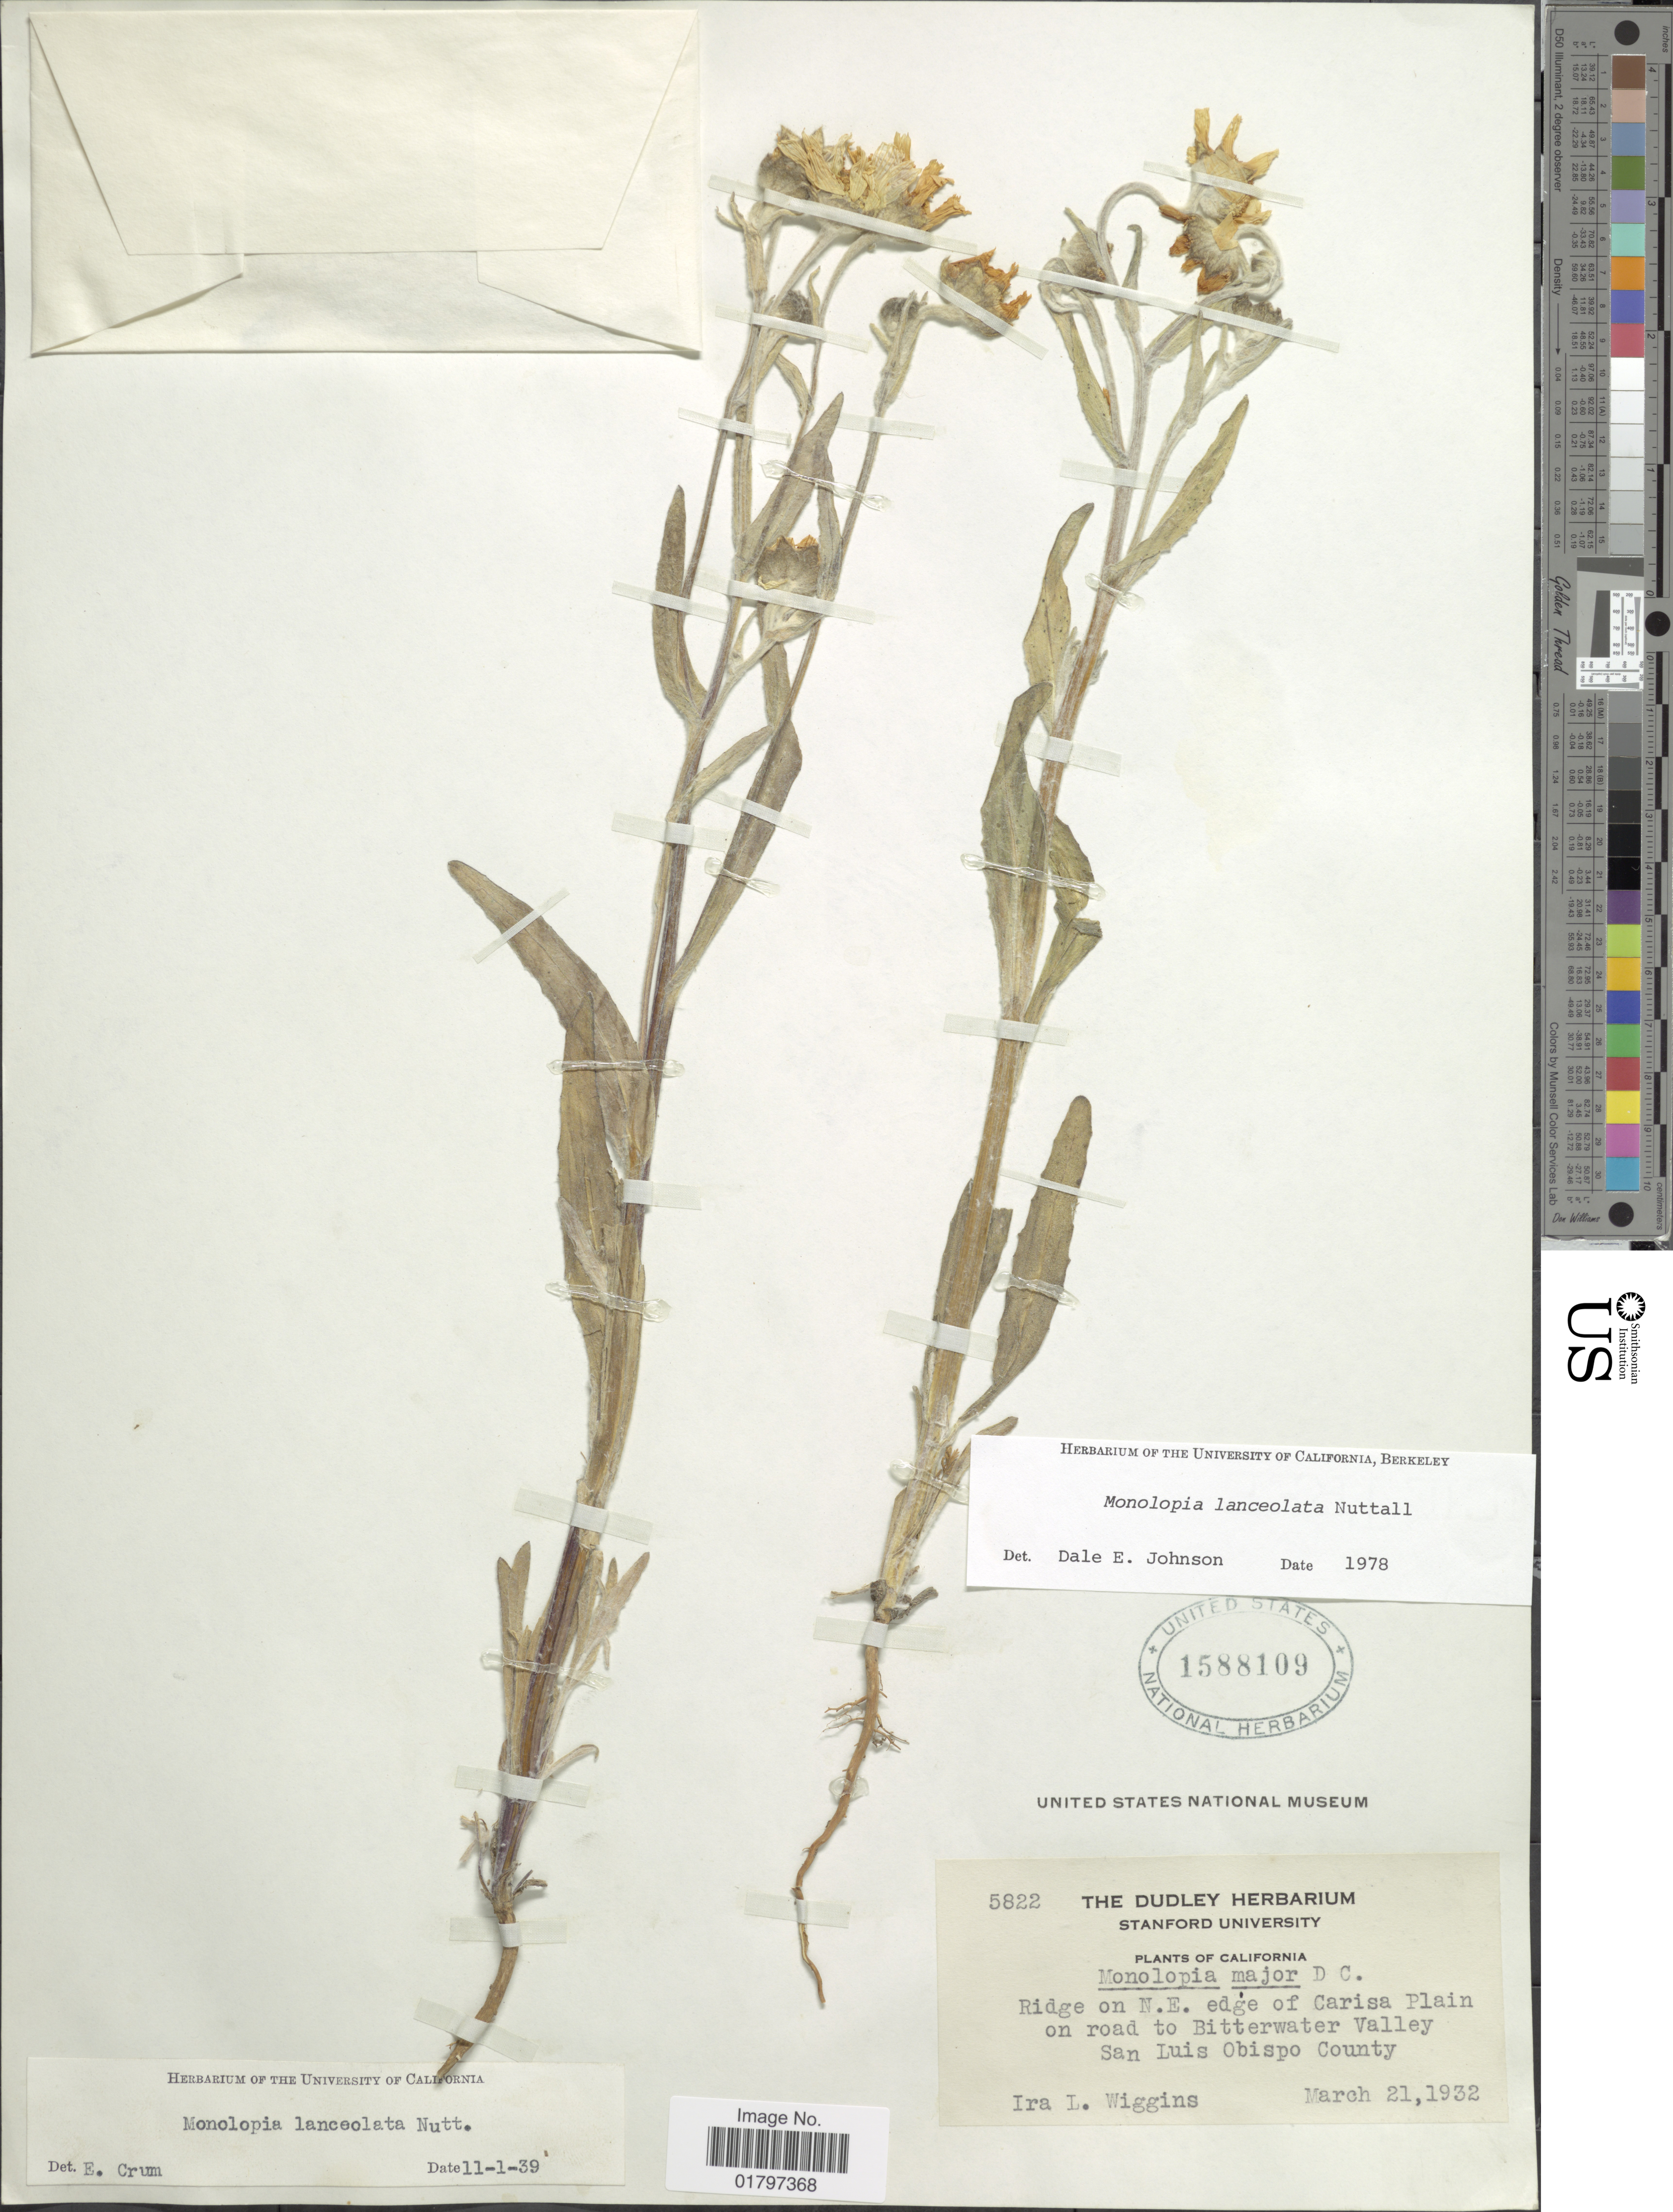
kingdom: Plantae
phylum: Tracheophyta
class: Magnoliopsida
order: Asterales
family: Asteraceae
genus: Monolopia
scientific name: Monolopia lanceolata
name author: Nutt.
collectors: I. L. Wiggins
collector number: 5822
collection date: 1932-03-21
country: United States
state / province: California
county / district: San Luis Obispo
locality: Ridge on N.E. edge of Carisa Plain on road to Bitterwater Valley. San Luis Obispo County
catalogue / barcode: US 1588109